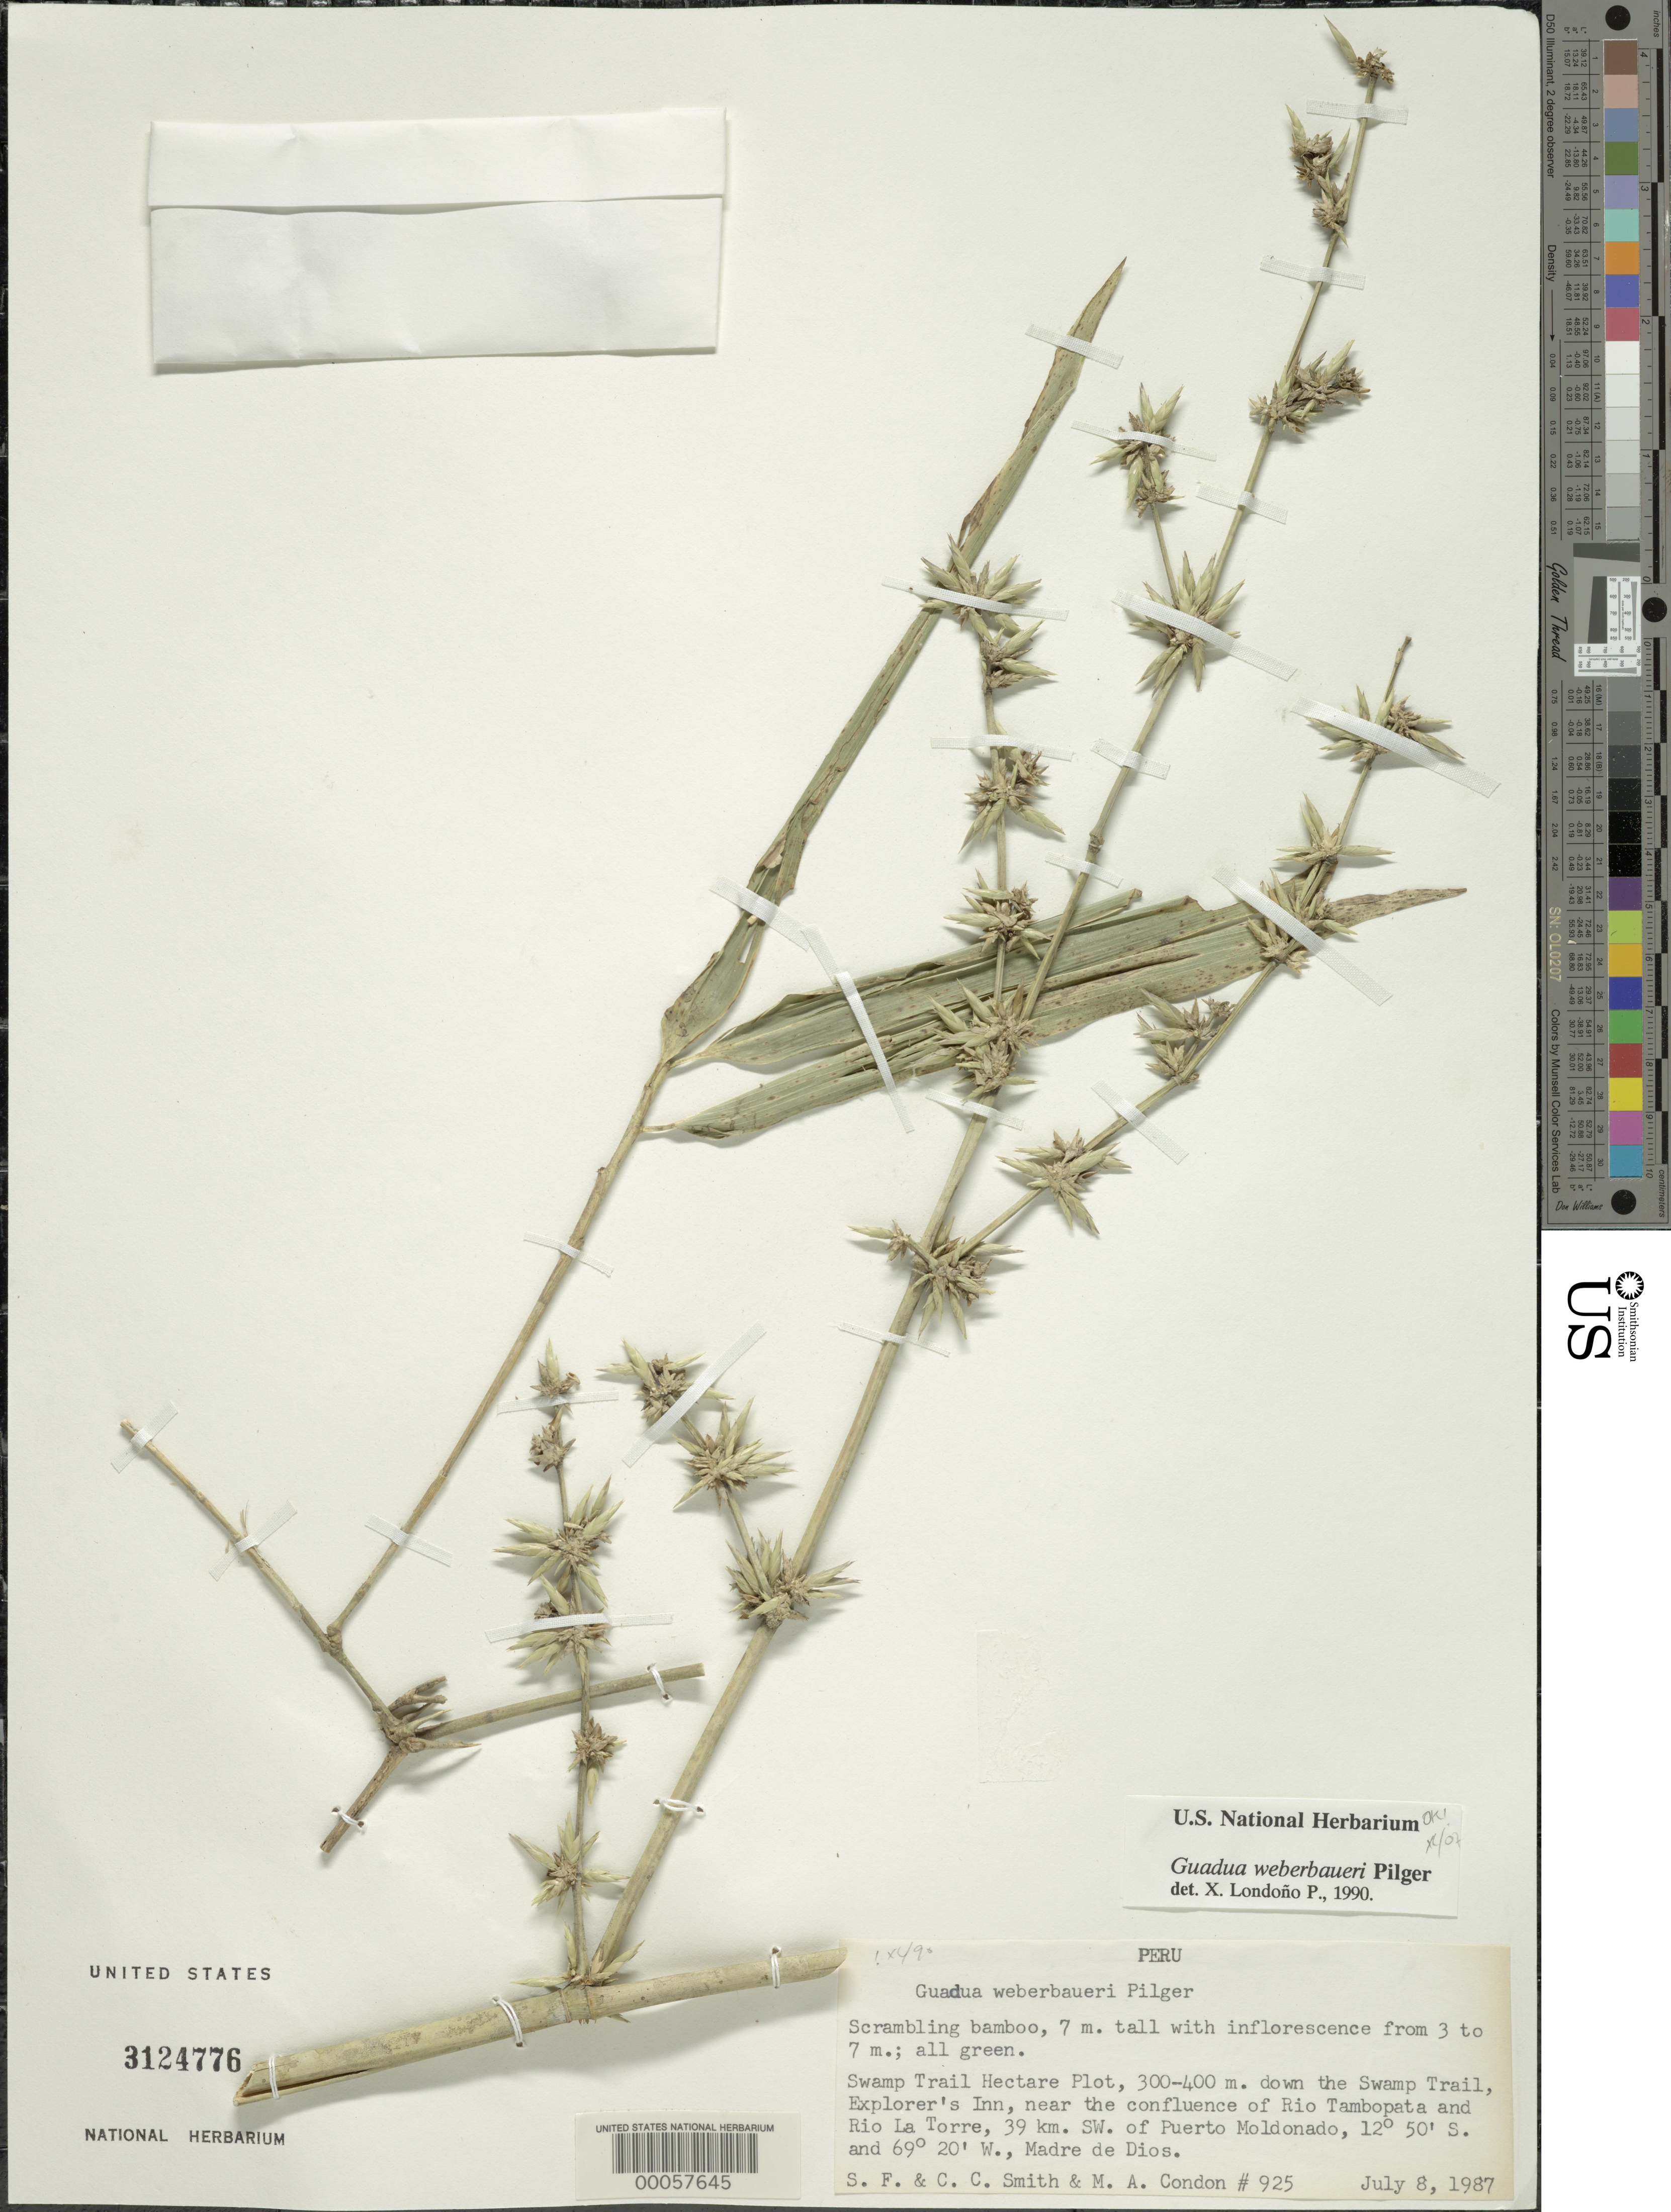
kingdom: Plantae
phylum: Tracheophyta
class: Liliopsida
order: Poales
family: Poaceae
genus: Guadua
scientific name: Guadua weberbaueri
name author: Pilg.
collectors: S.F. Smith, C. C. Smith & M. Condon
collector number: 925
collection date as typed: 08 Jul 1987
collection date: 1987-07-08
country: Peru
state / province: Madre de Dios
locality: Swamp trail hectare plot, near the confluence of rio tambopata and rio la torre, 39 km sw of pueurto moldonado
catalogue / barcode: US 3124776